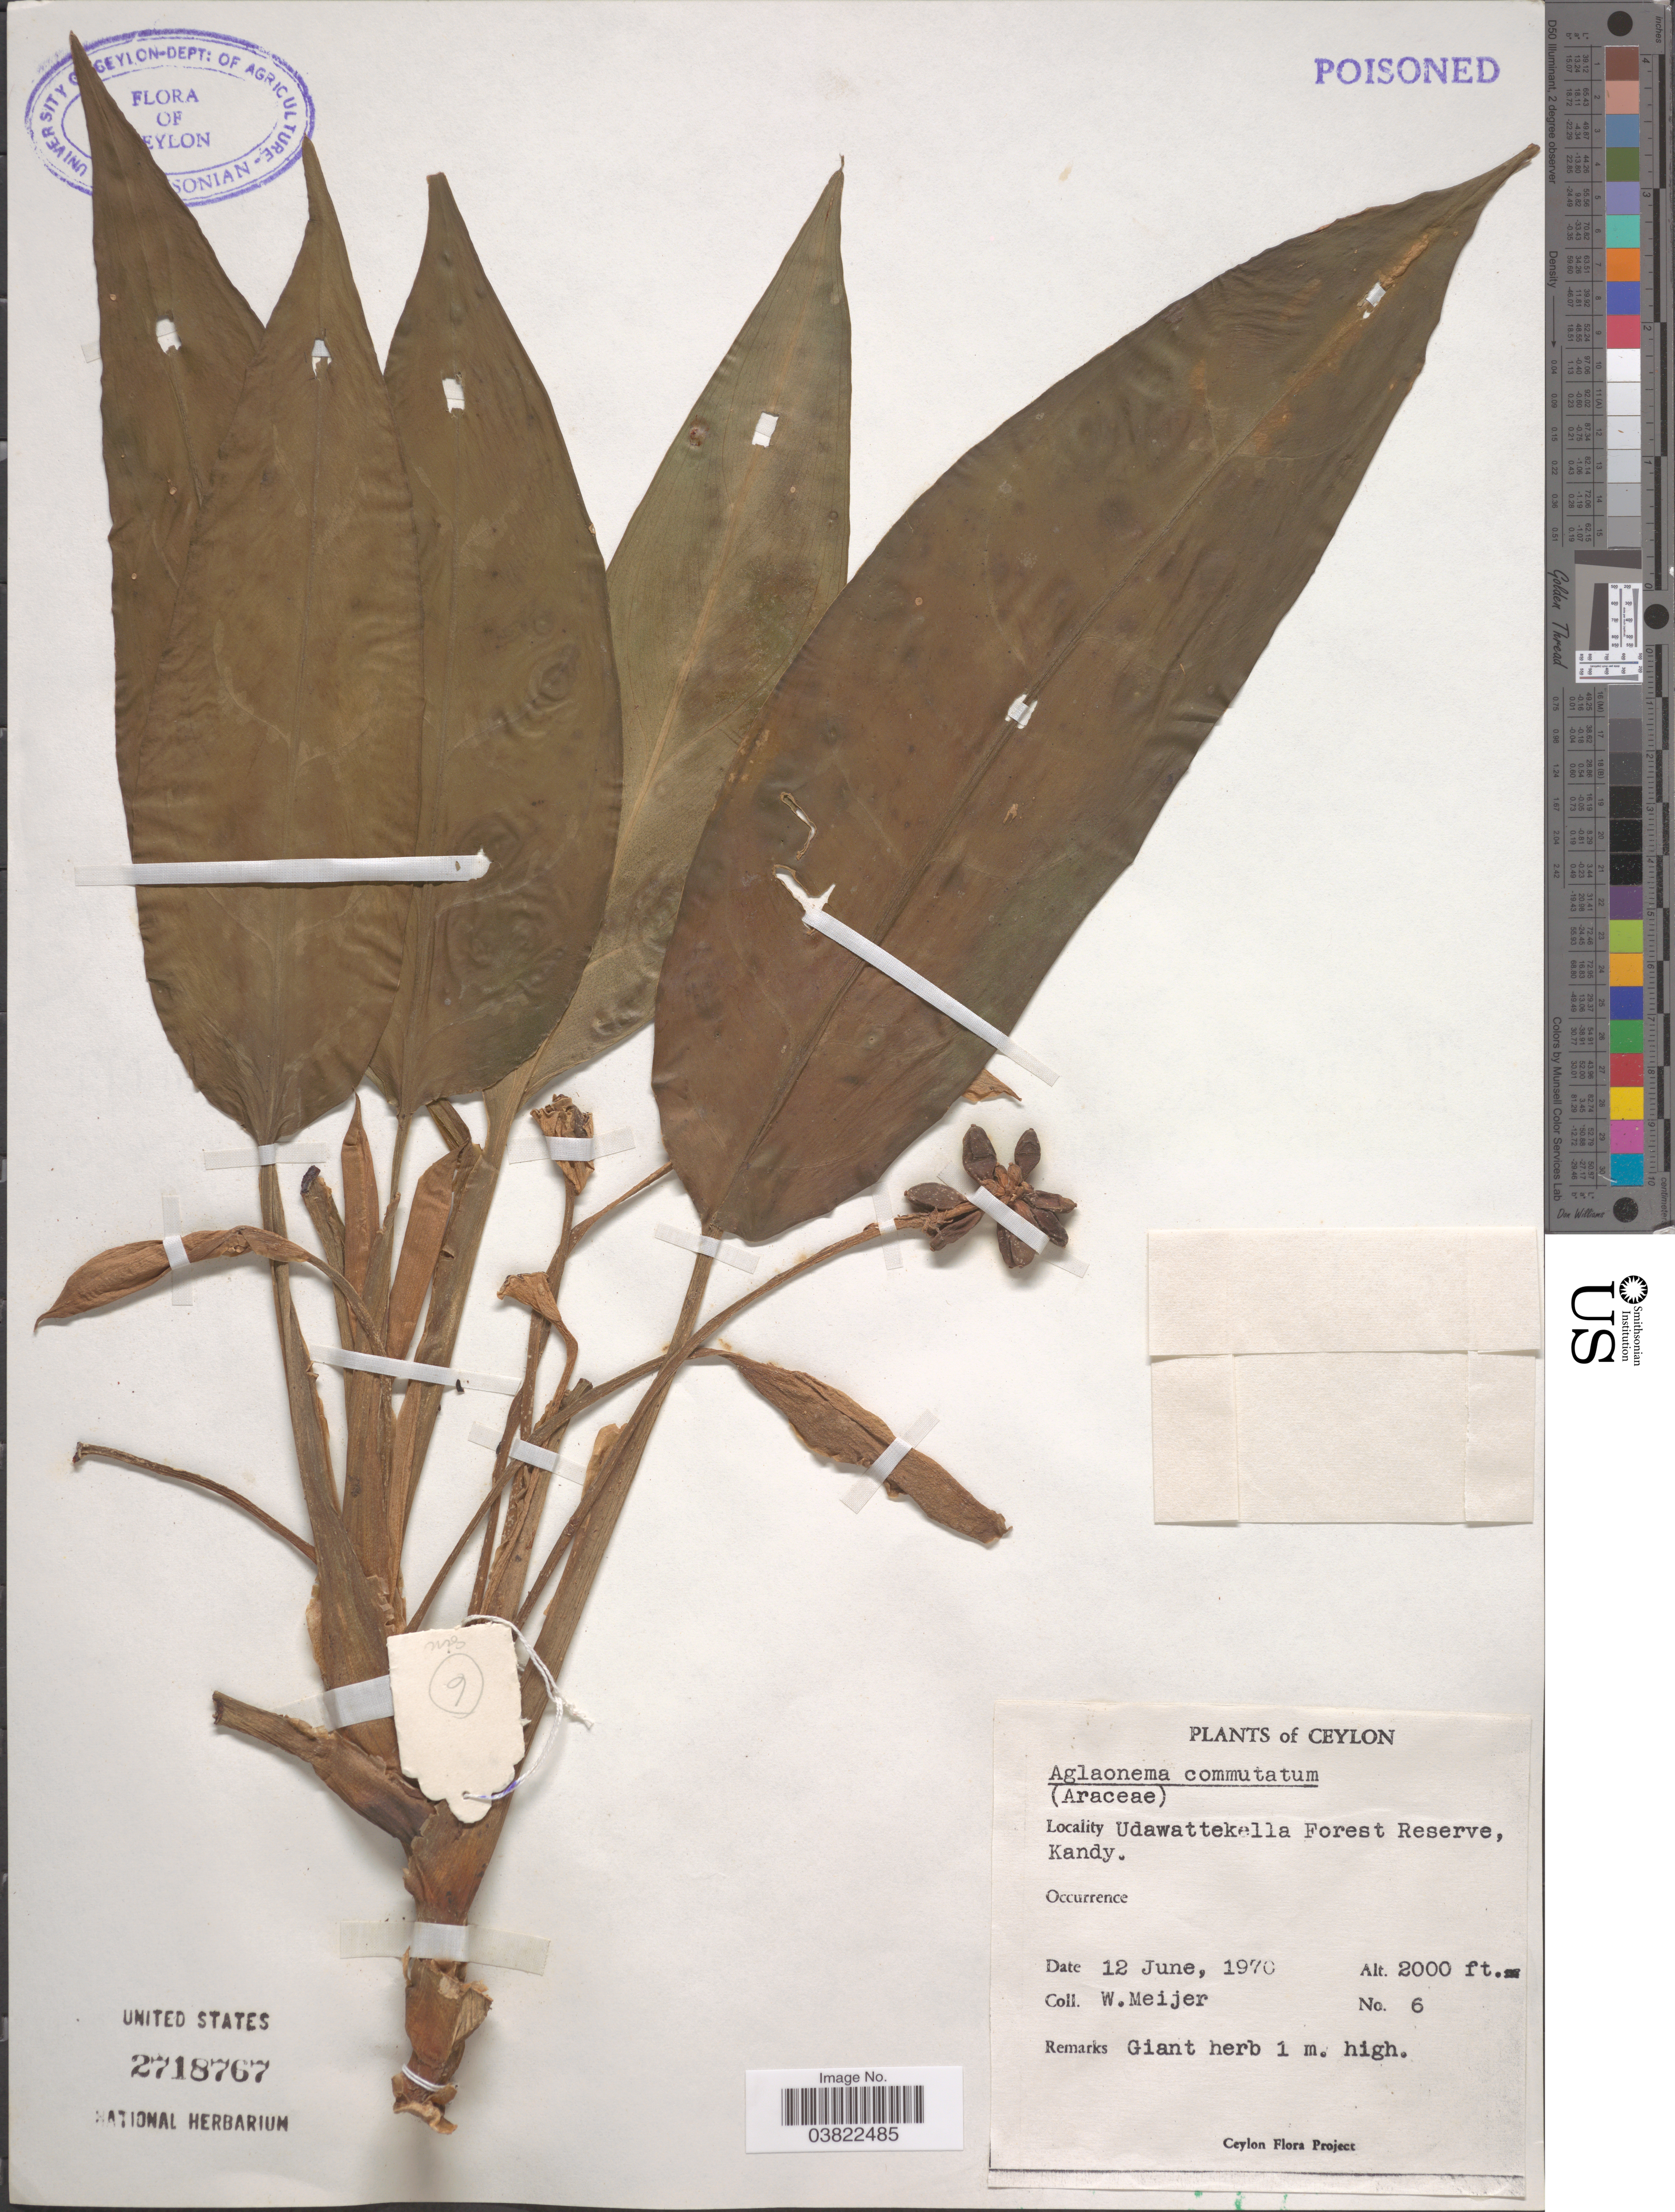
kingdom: Plantae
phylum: Tracheophyta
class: Liliopsida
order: Alismatales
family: Araceae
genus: Aglaonema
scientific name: Aglaonema commutatum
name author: Schott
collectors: W. Meijer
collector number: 6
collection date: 1970-06-12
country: Sri Lanka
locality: Ceylon. Udawattekella Forest Reserve, Kandy.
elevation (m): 610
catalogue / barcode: US 2718767